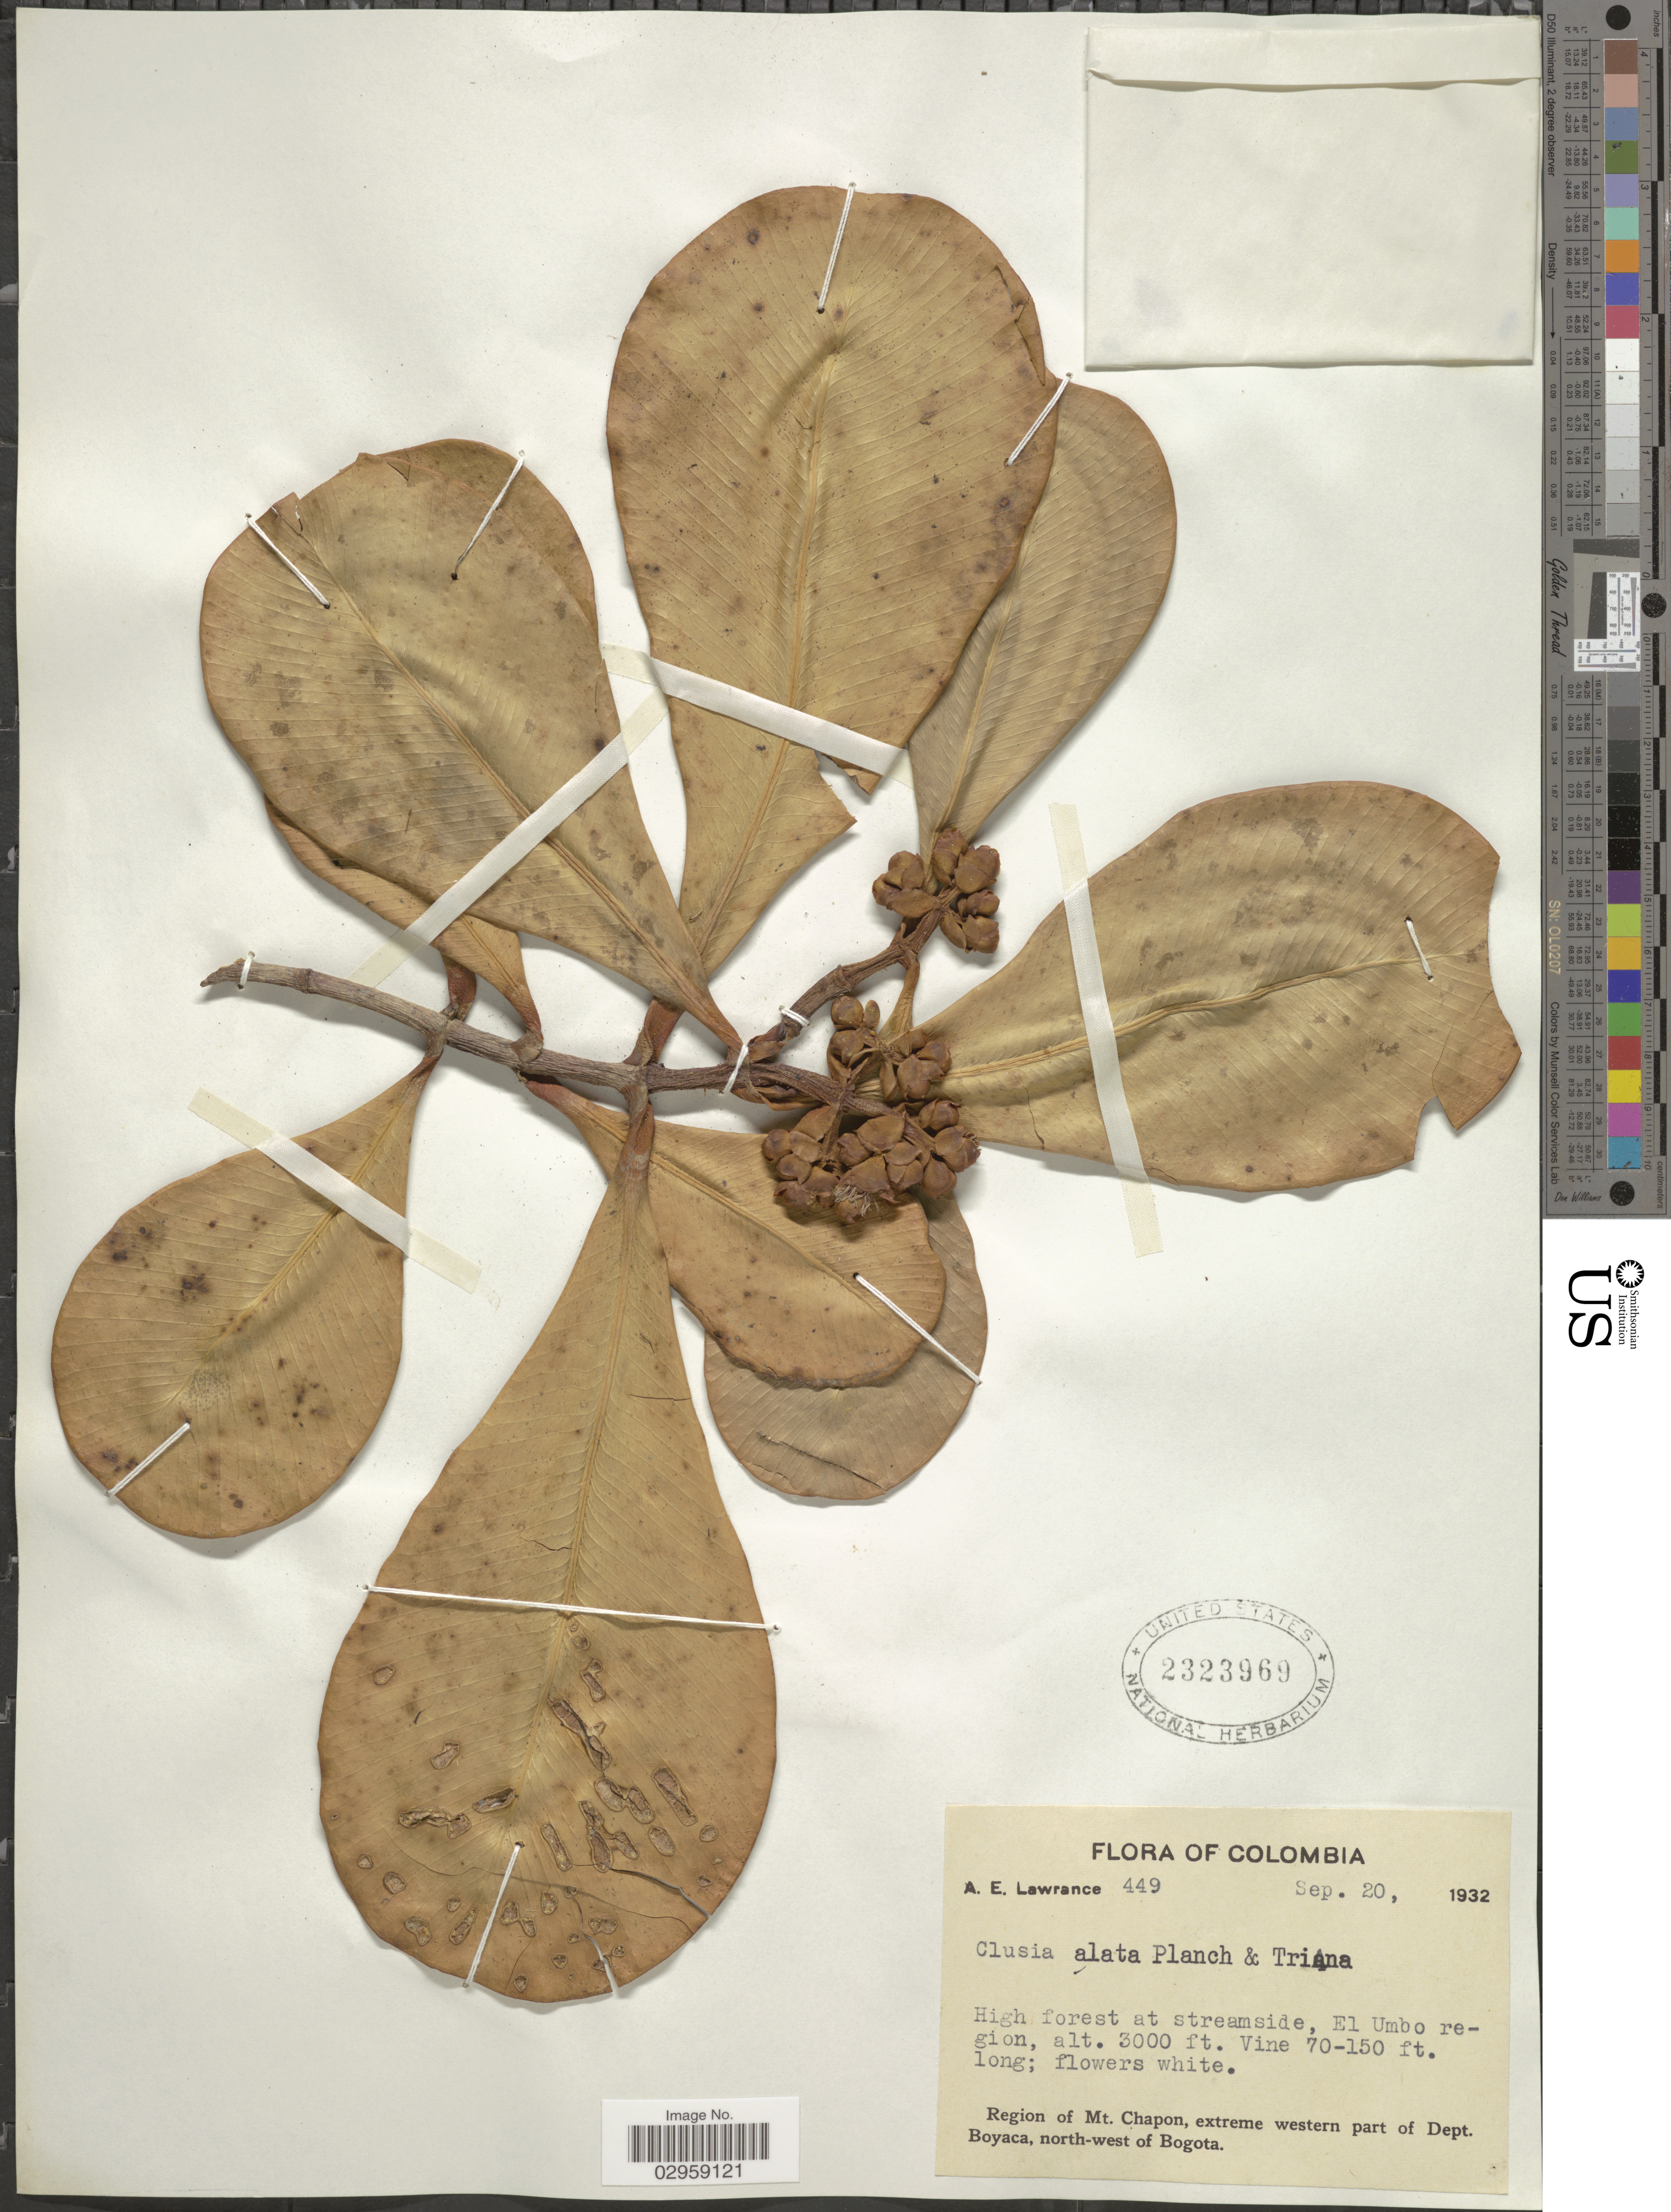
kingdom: Plantae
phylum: Tracheophyta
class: Magnoliopsida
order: Malpighiales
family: Clusiaceae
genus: Clusia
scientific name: Clusia alata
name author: Triana & Planch.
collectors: A. Lawrance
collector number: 449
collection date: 1932-09-20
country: Colombia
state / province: Boyacá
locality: El Umbo region. Region of Mt. Chapon, extreme western part of Dept. Boyaca, north-west of Bogota.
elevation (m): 914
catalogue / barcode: US 2323969